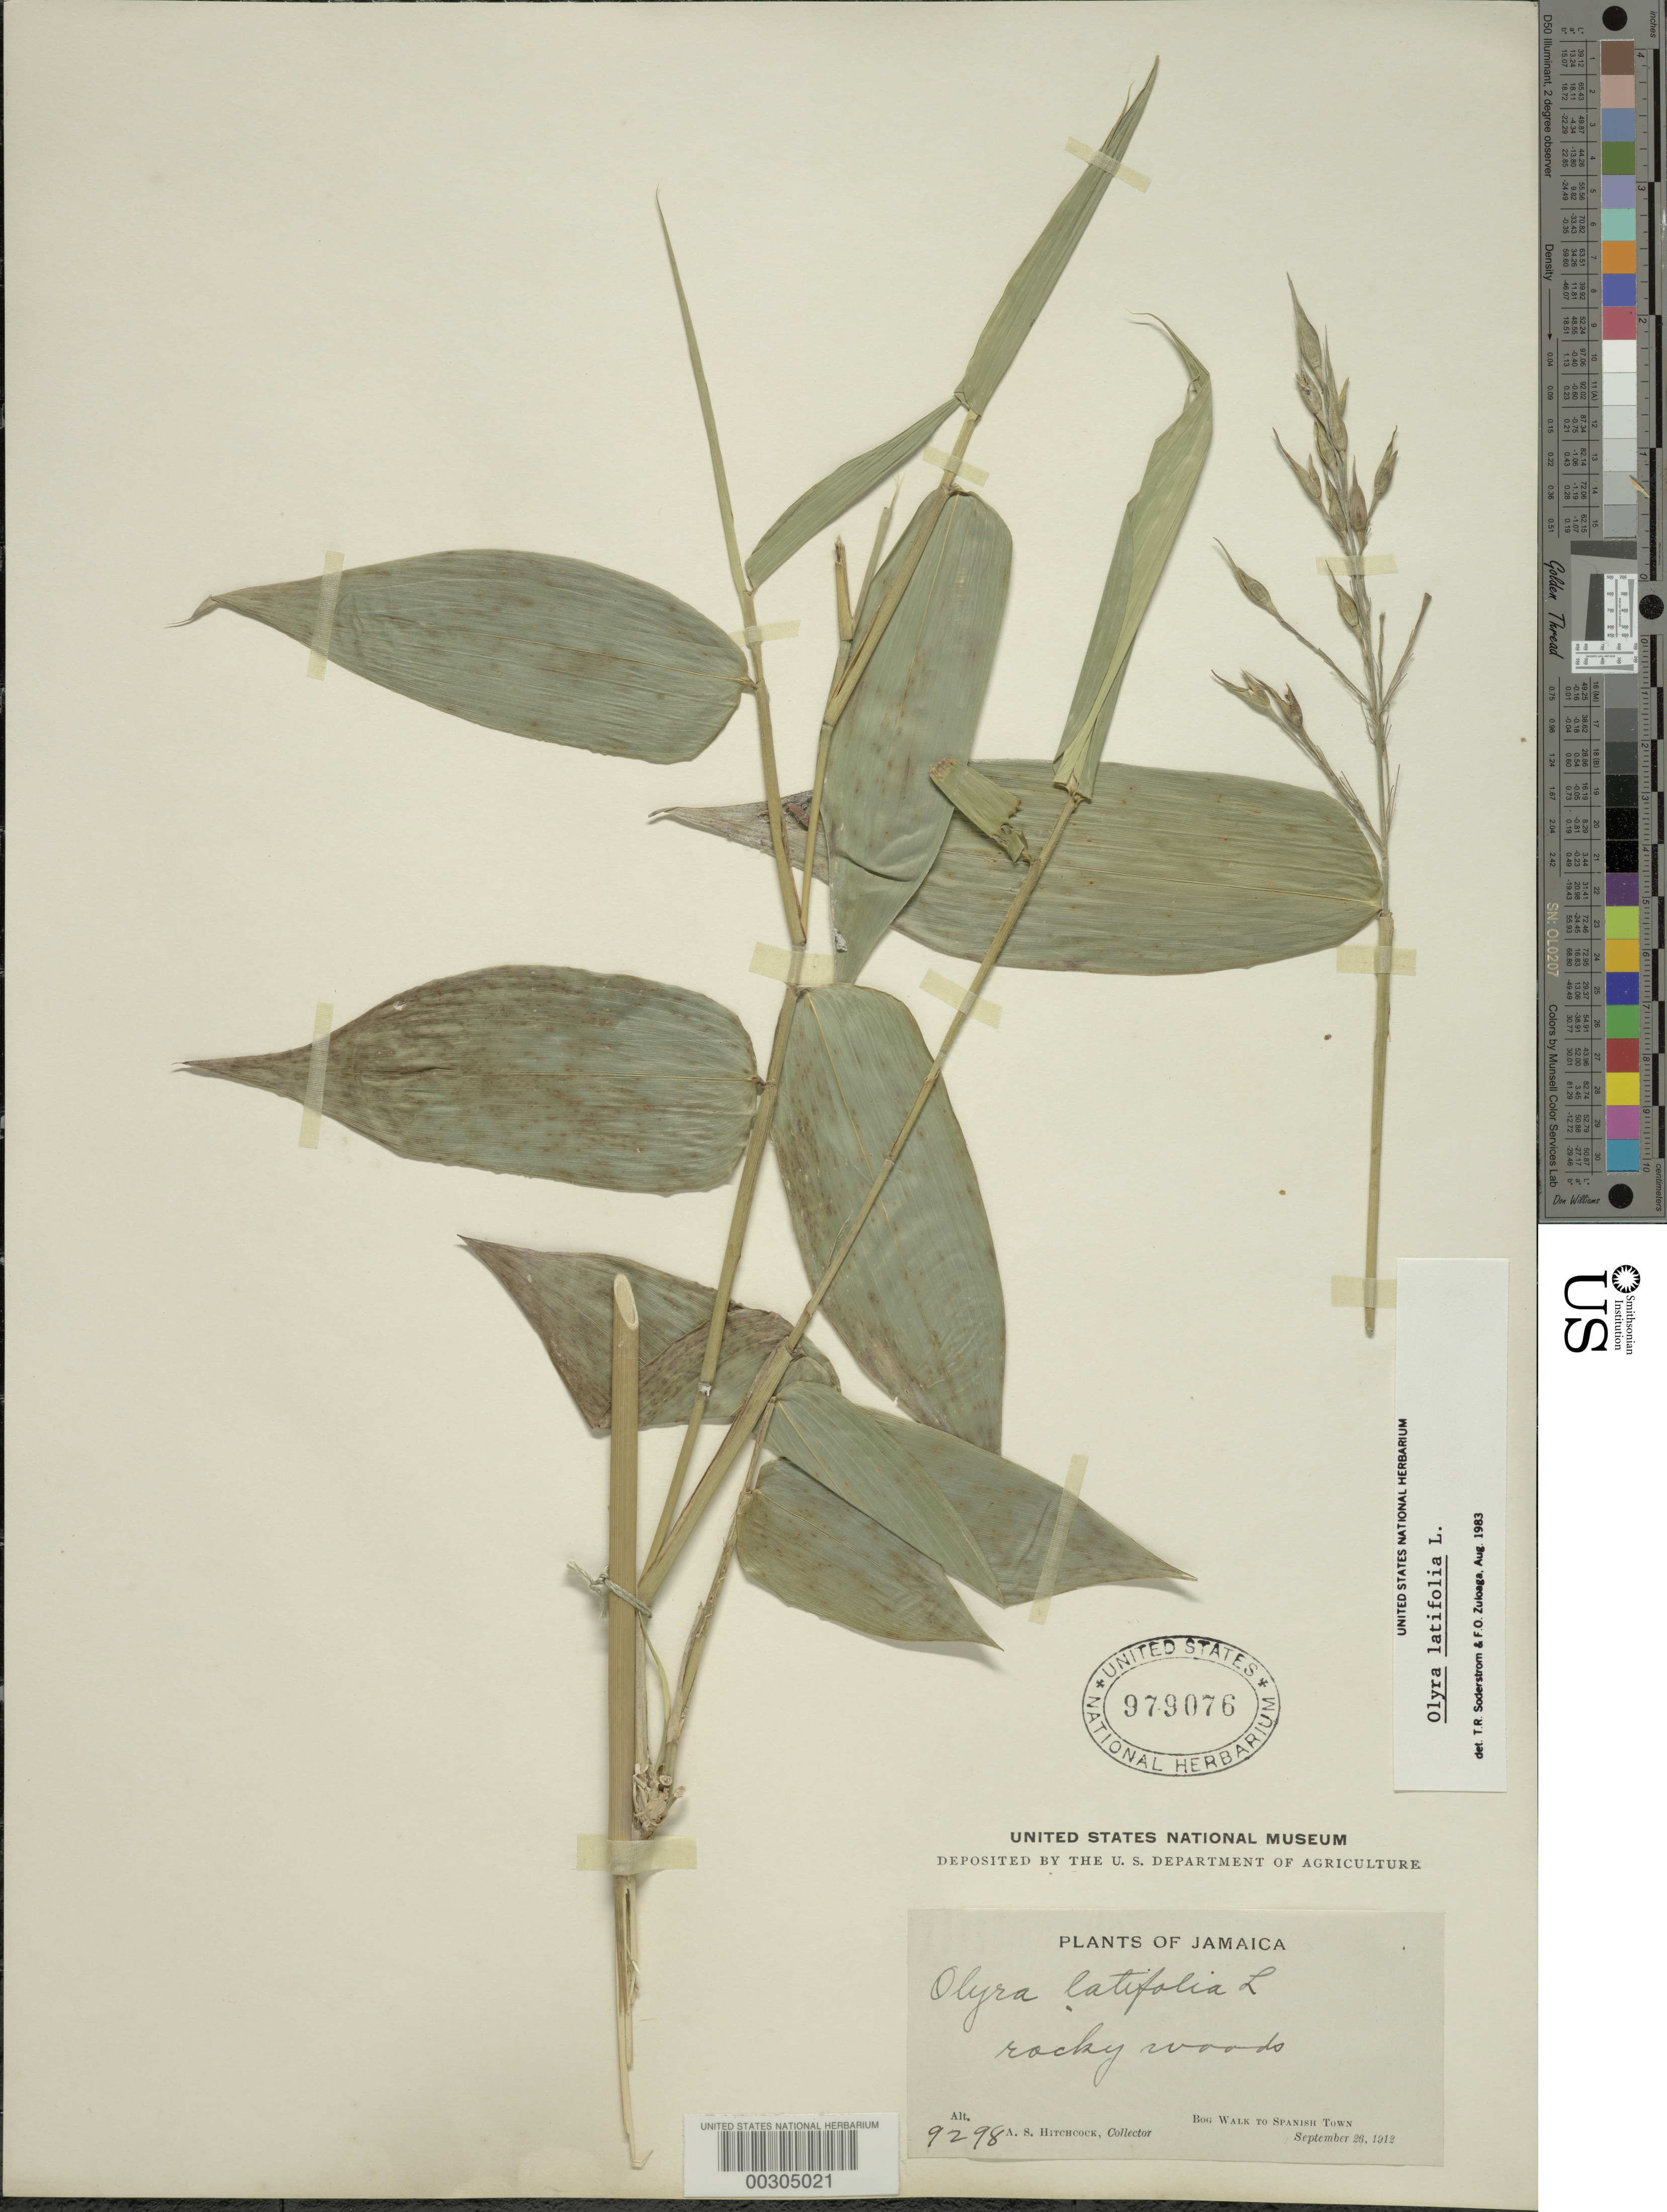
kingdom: Plantae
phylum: Tracheophyta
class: Liliopsida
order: Poales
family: Poaceae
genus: Olyra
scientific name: Olyra latifolia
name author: L.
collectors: A. S. Hitchcock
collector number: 9298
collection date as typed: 26 Sep 1912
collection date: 1912-09-26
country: Jamaica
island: Greater Antilles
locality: Bog walk, spanish town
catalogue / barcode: US 979076